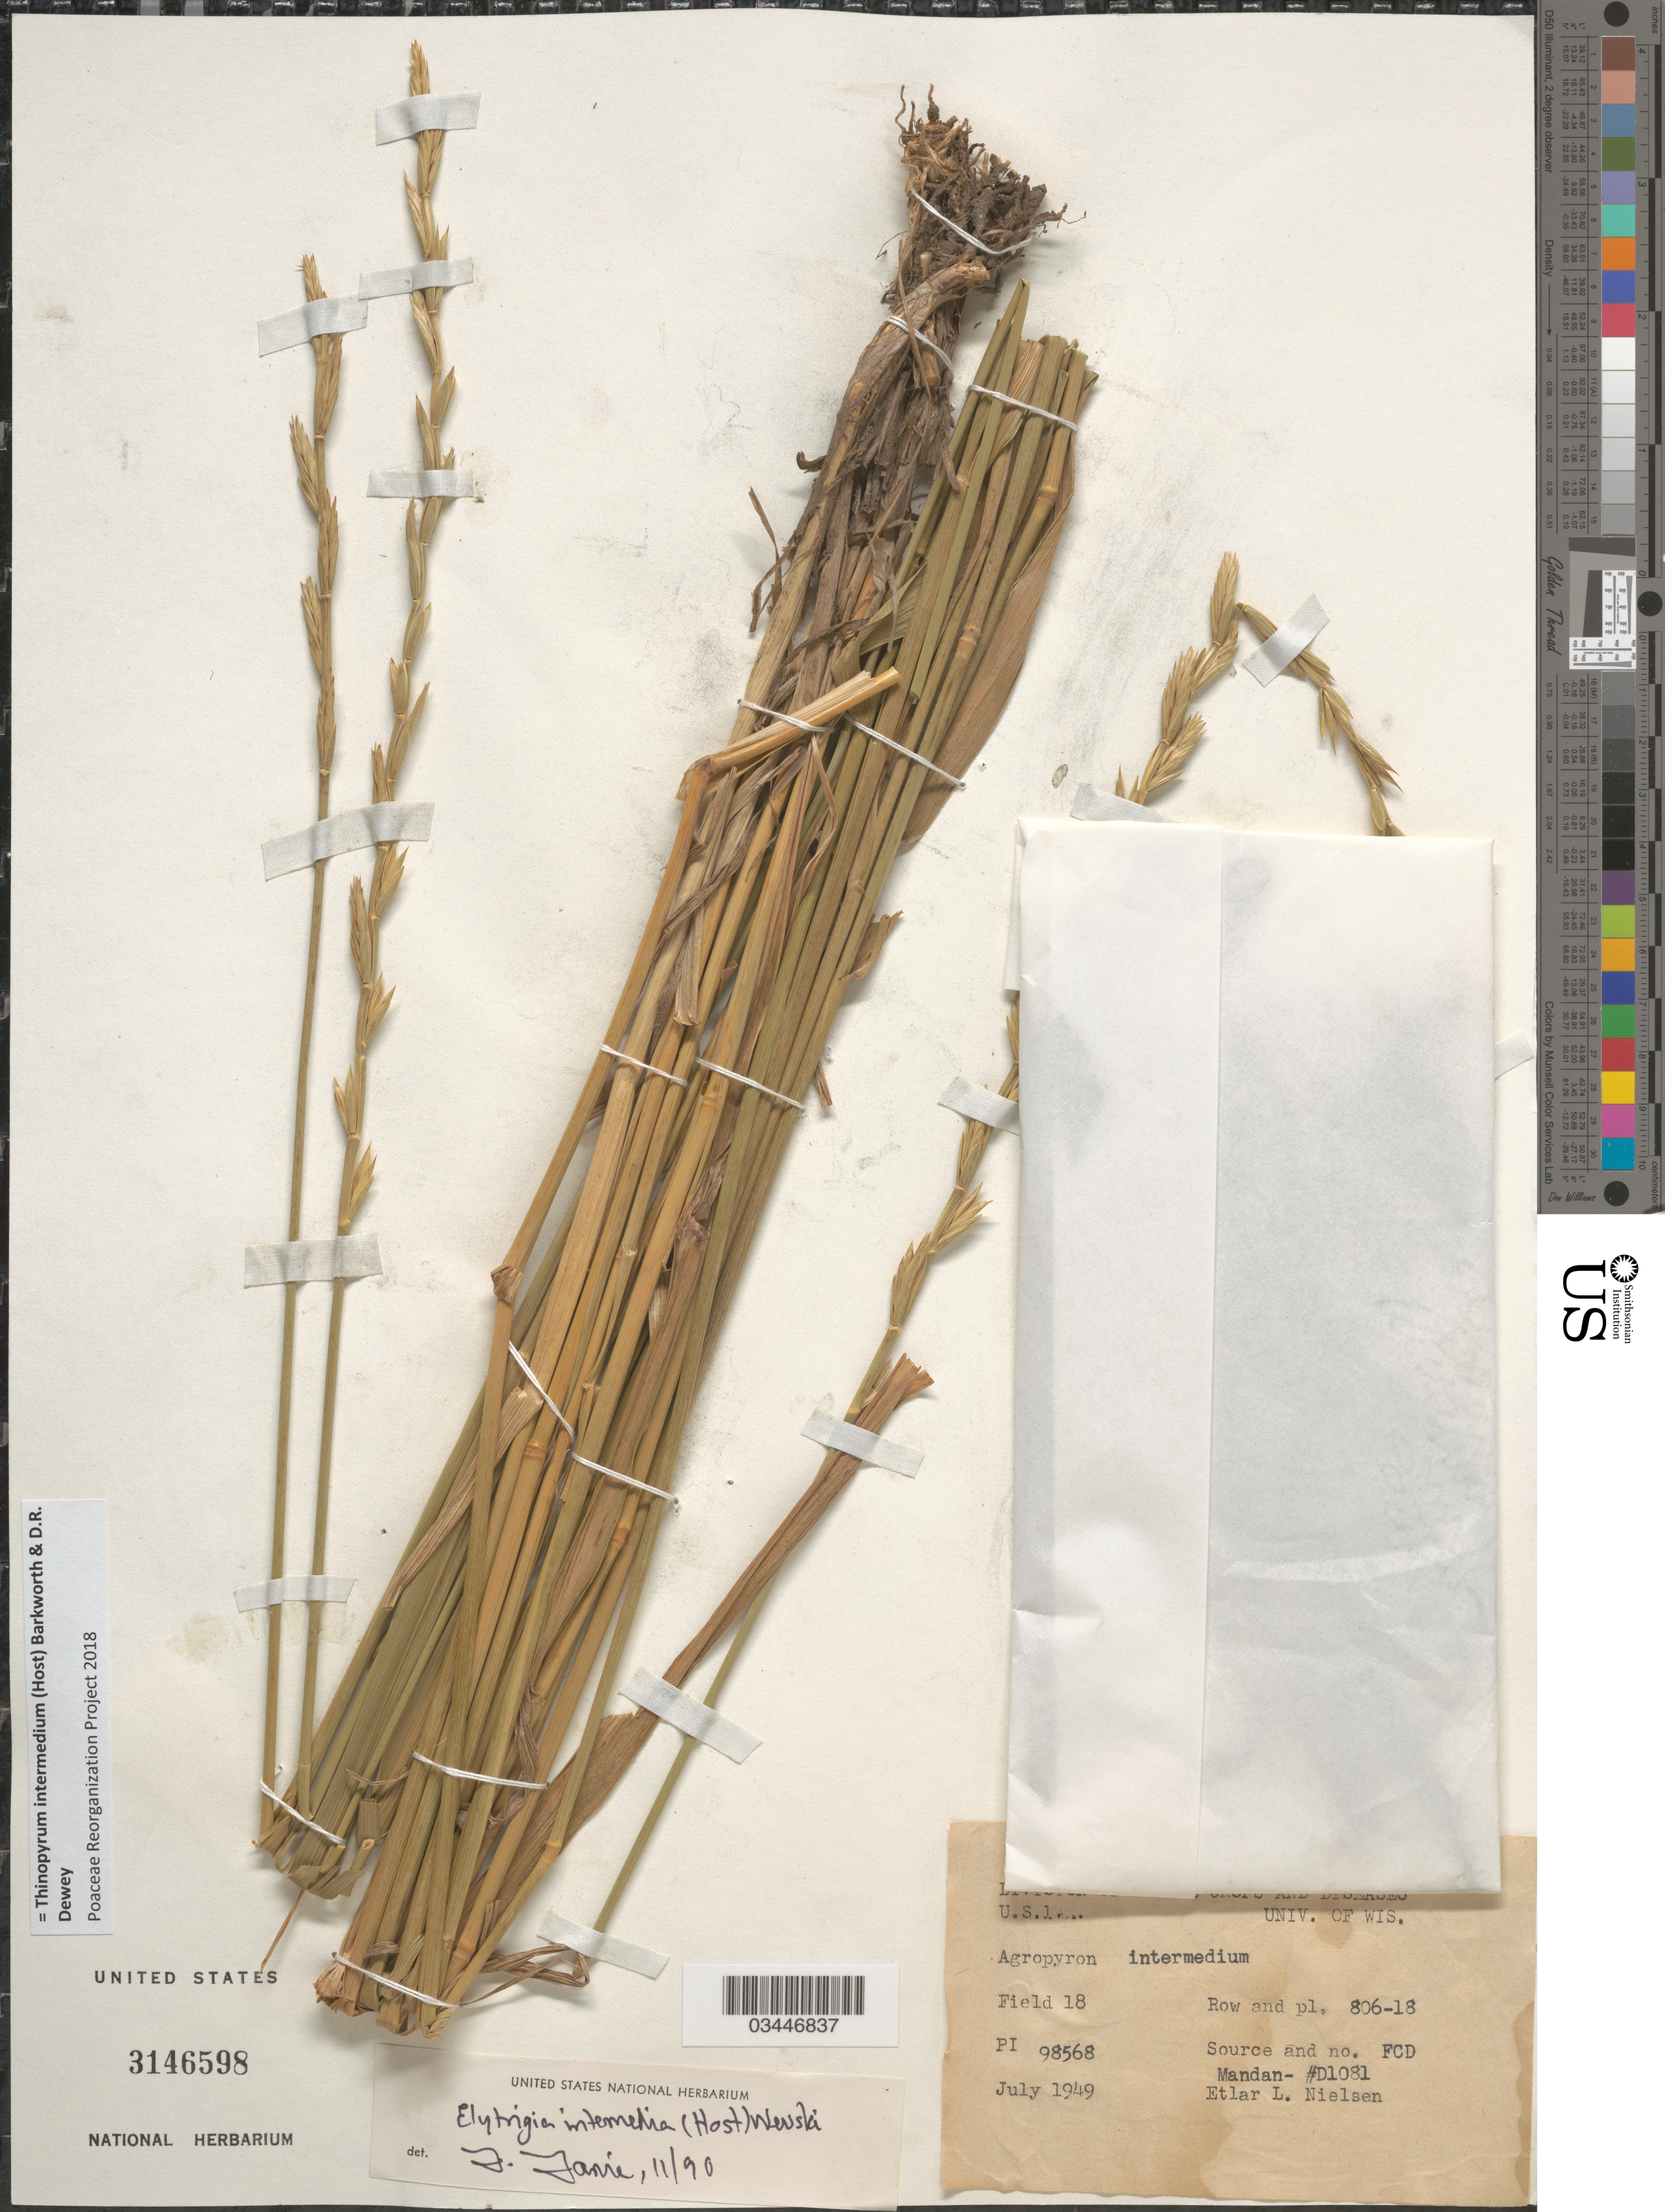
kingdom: Plantae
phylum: Tracheophyta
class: Liliopsida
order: Poales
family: Poaceae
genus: Aegilops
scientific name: Aegilops sp.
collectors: E. L. Nielsen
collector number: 98568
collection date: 1949-07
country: United States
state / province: Washington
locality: Field 18 Row and pl. 806-18.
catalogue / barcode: US 3146598